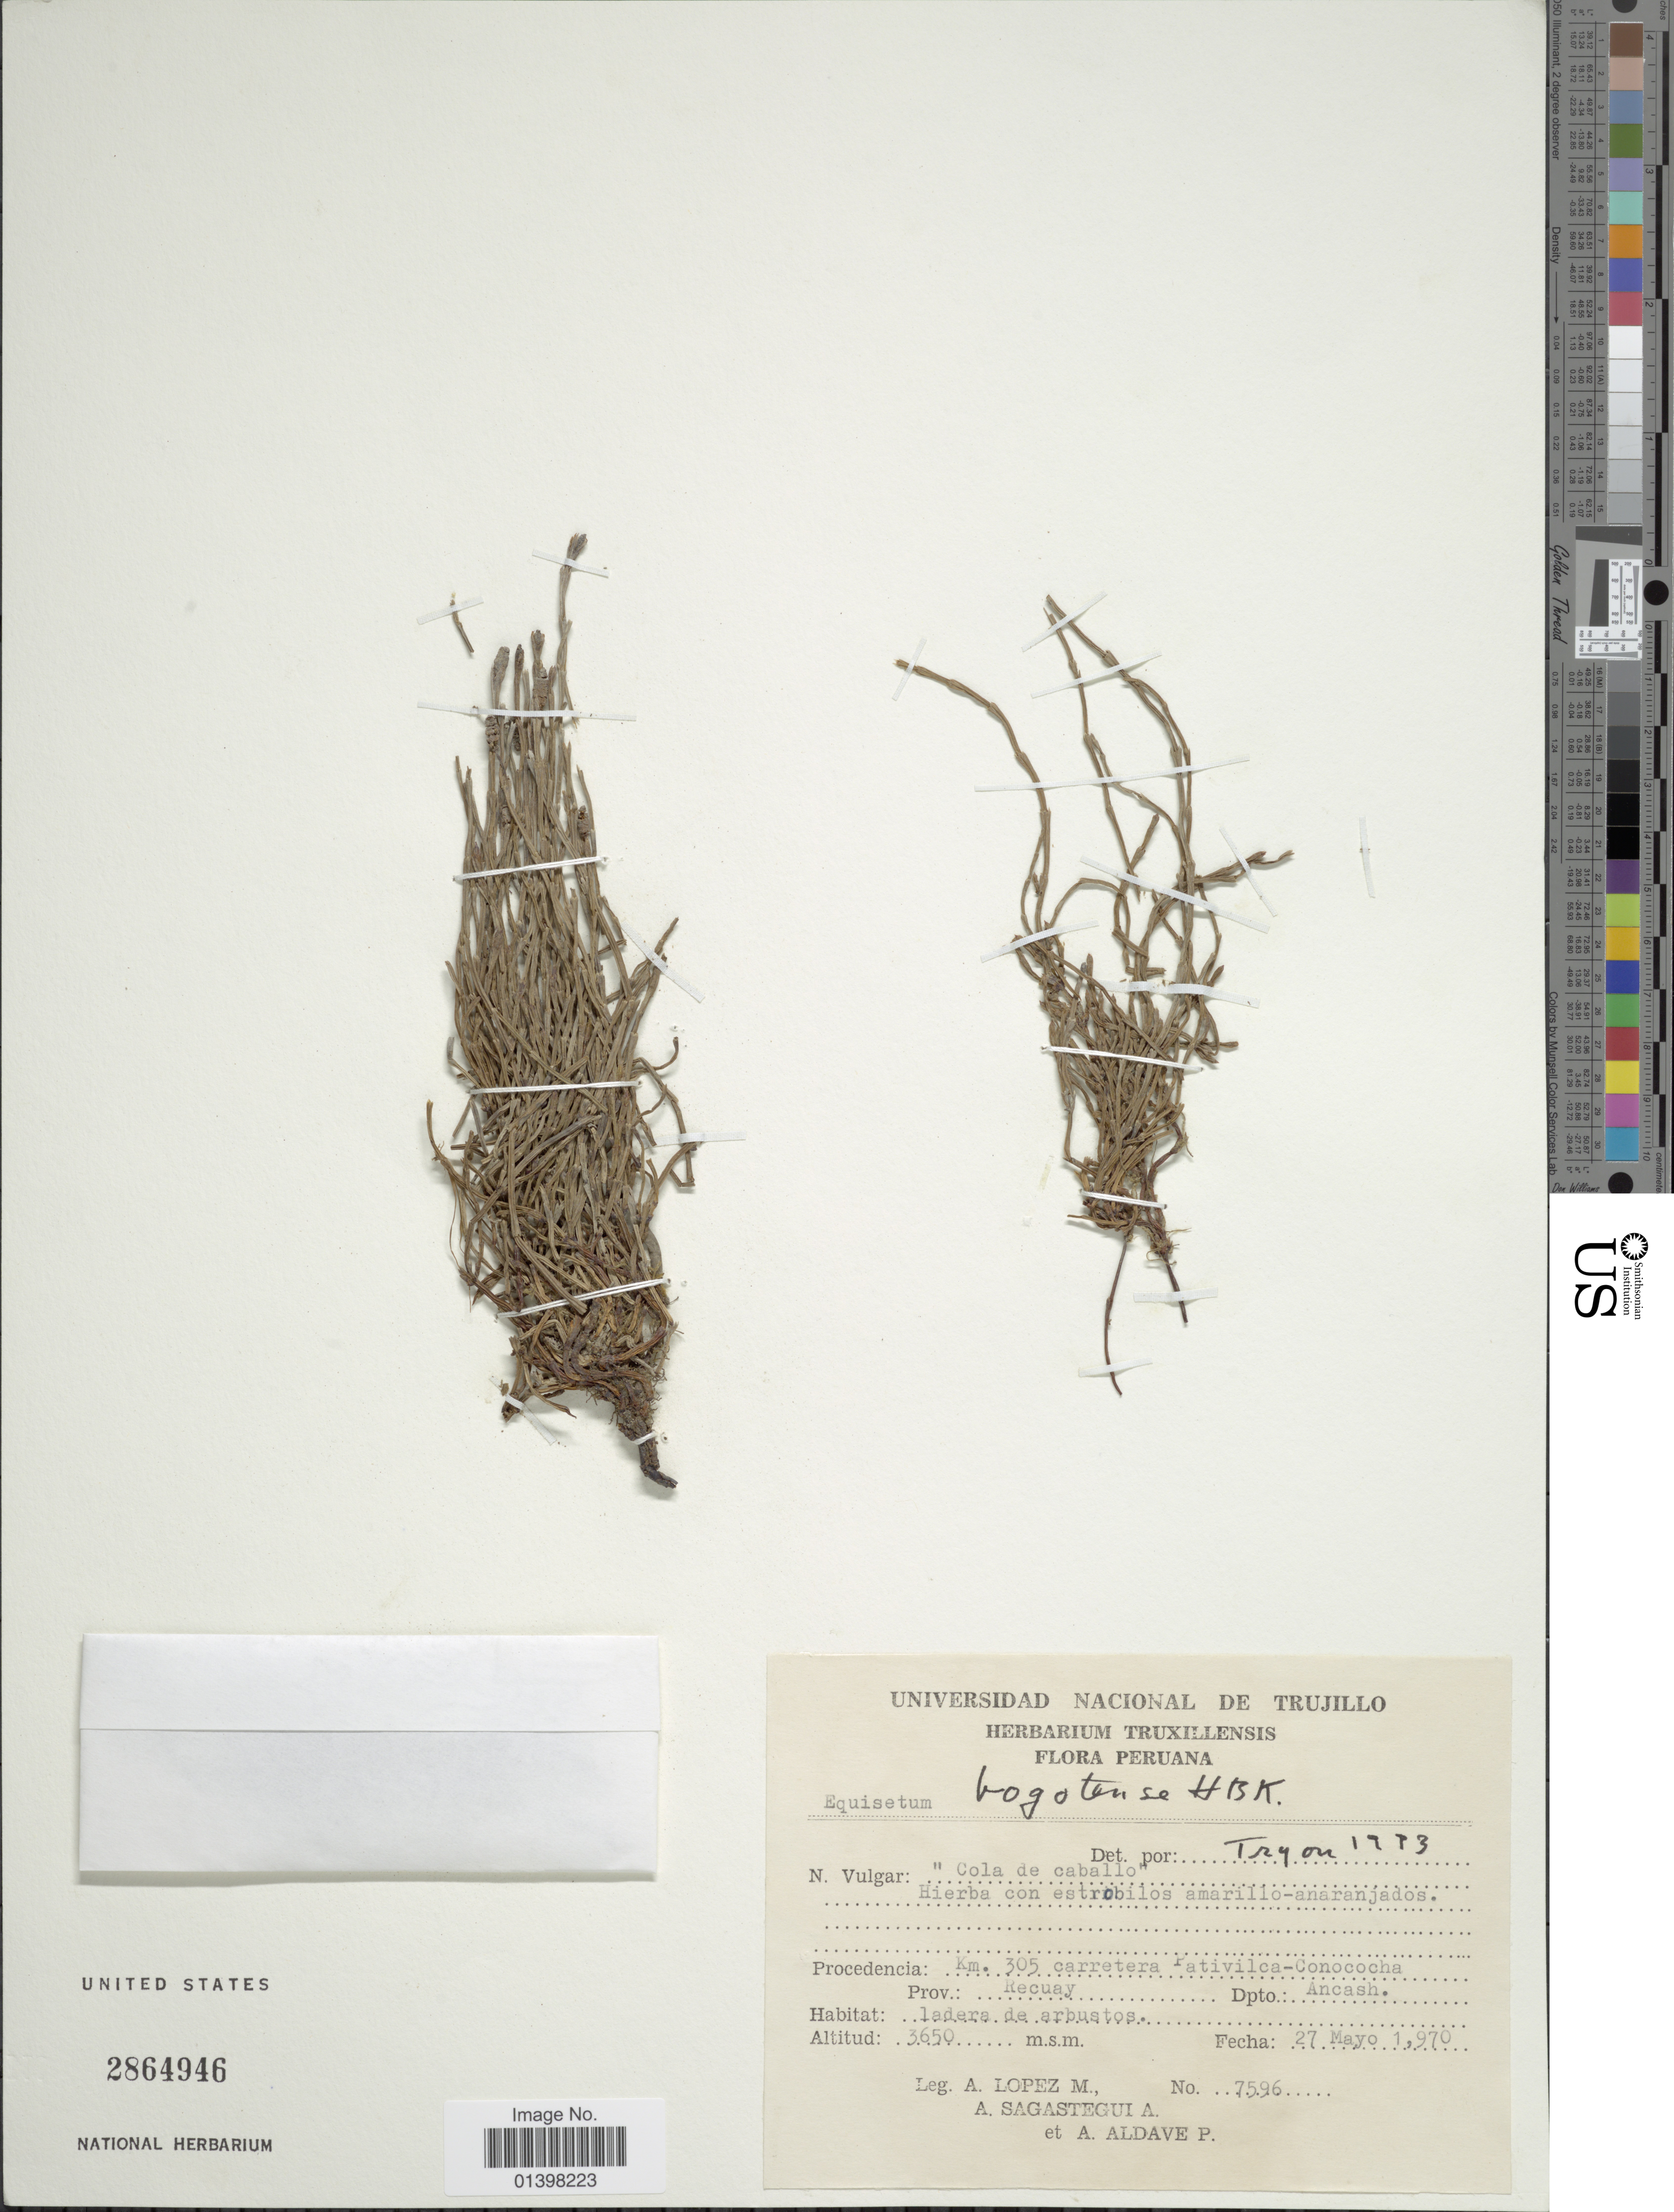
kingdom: Plantae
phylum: Tracheophyta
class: Polypodiopsida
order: Equisetales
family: Equisetaceae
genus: Equisetum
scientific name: Equisetum bogotense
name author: Kunth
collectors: A. López M., A. Sagástegui A. & A. Aldave P.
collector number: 7596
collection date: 1970-05-27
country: Peru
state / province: Ancash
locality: Procedencia Km 305 carretera Pativilca-Conococha, Prov. Recuay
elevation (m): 3650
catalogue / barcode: US 2864946